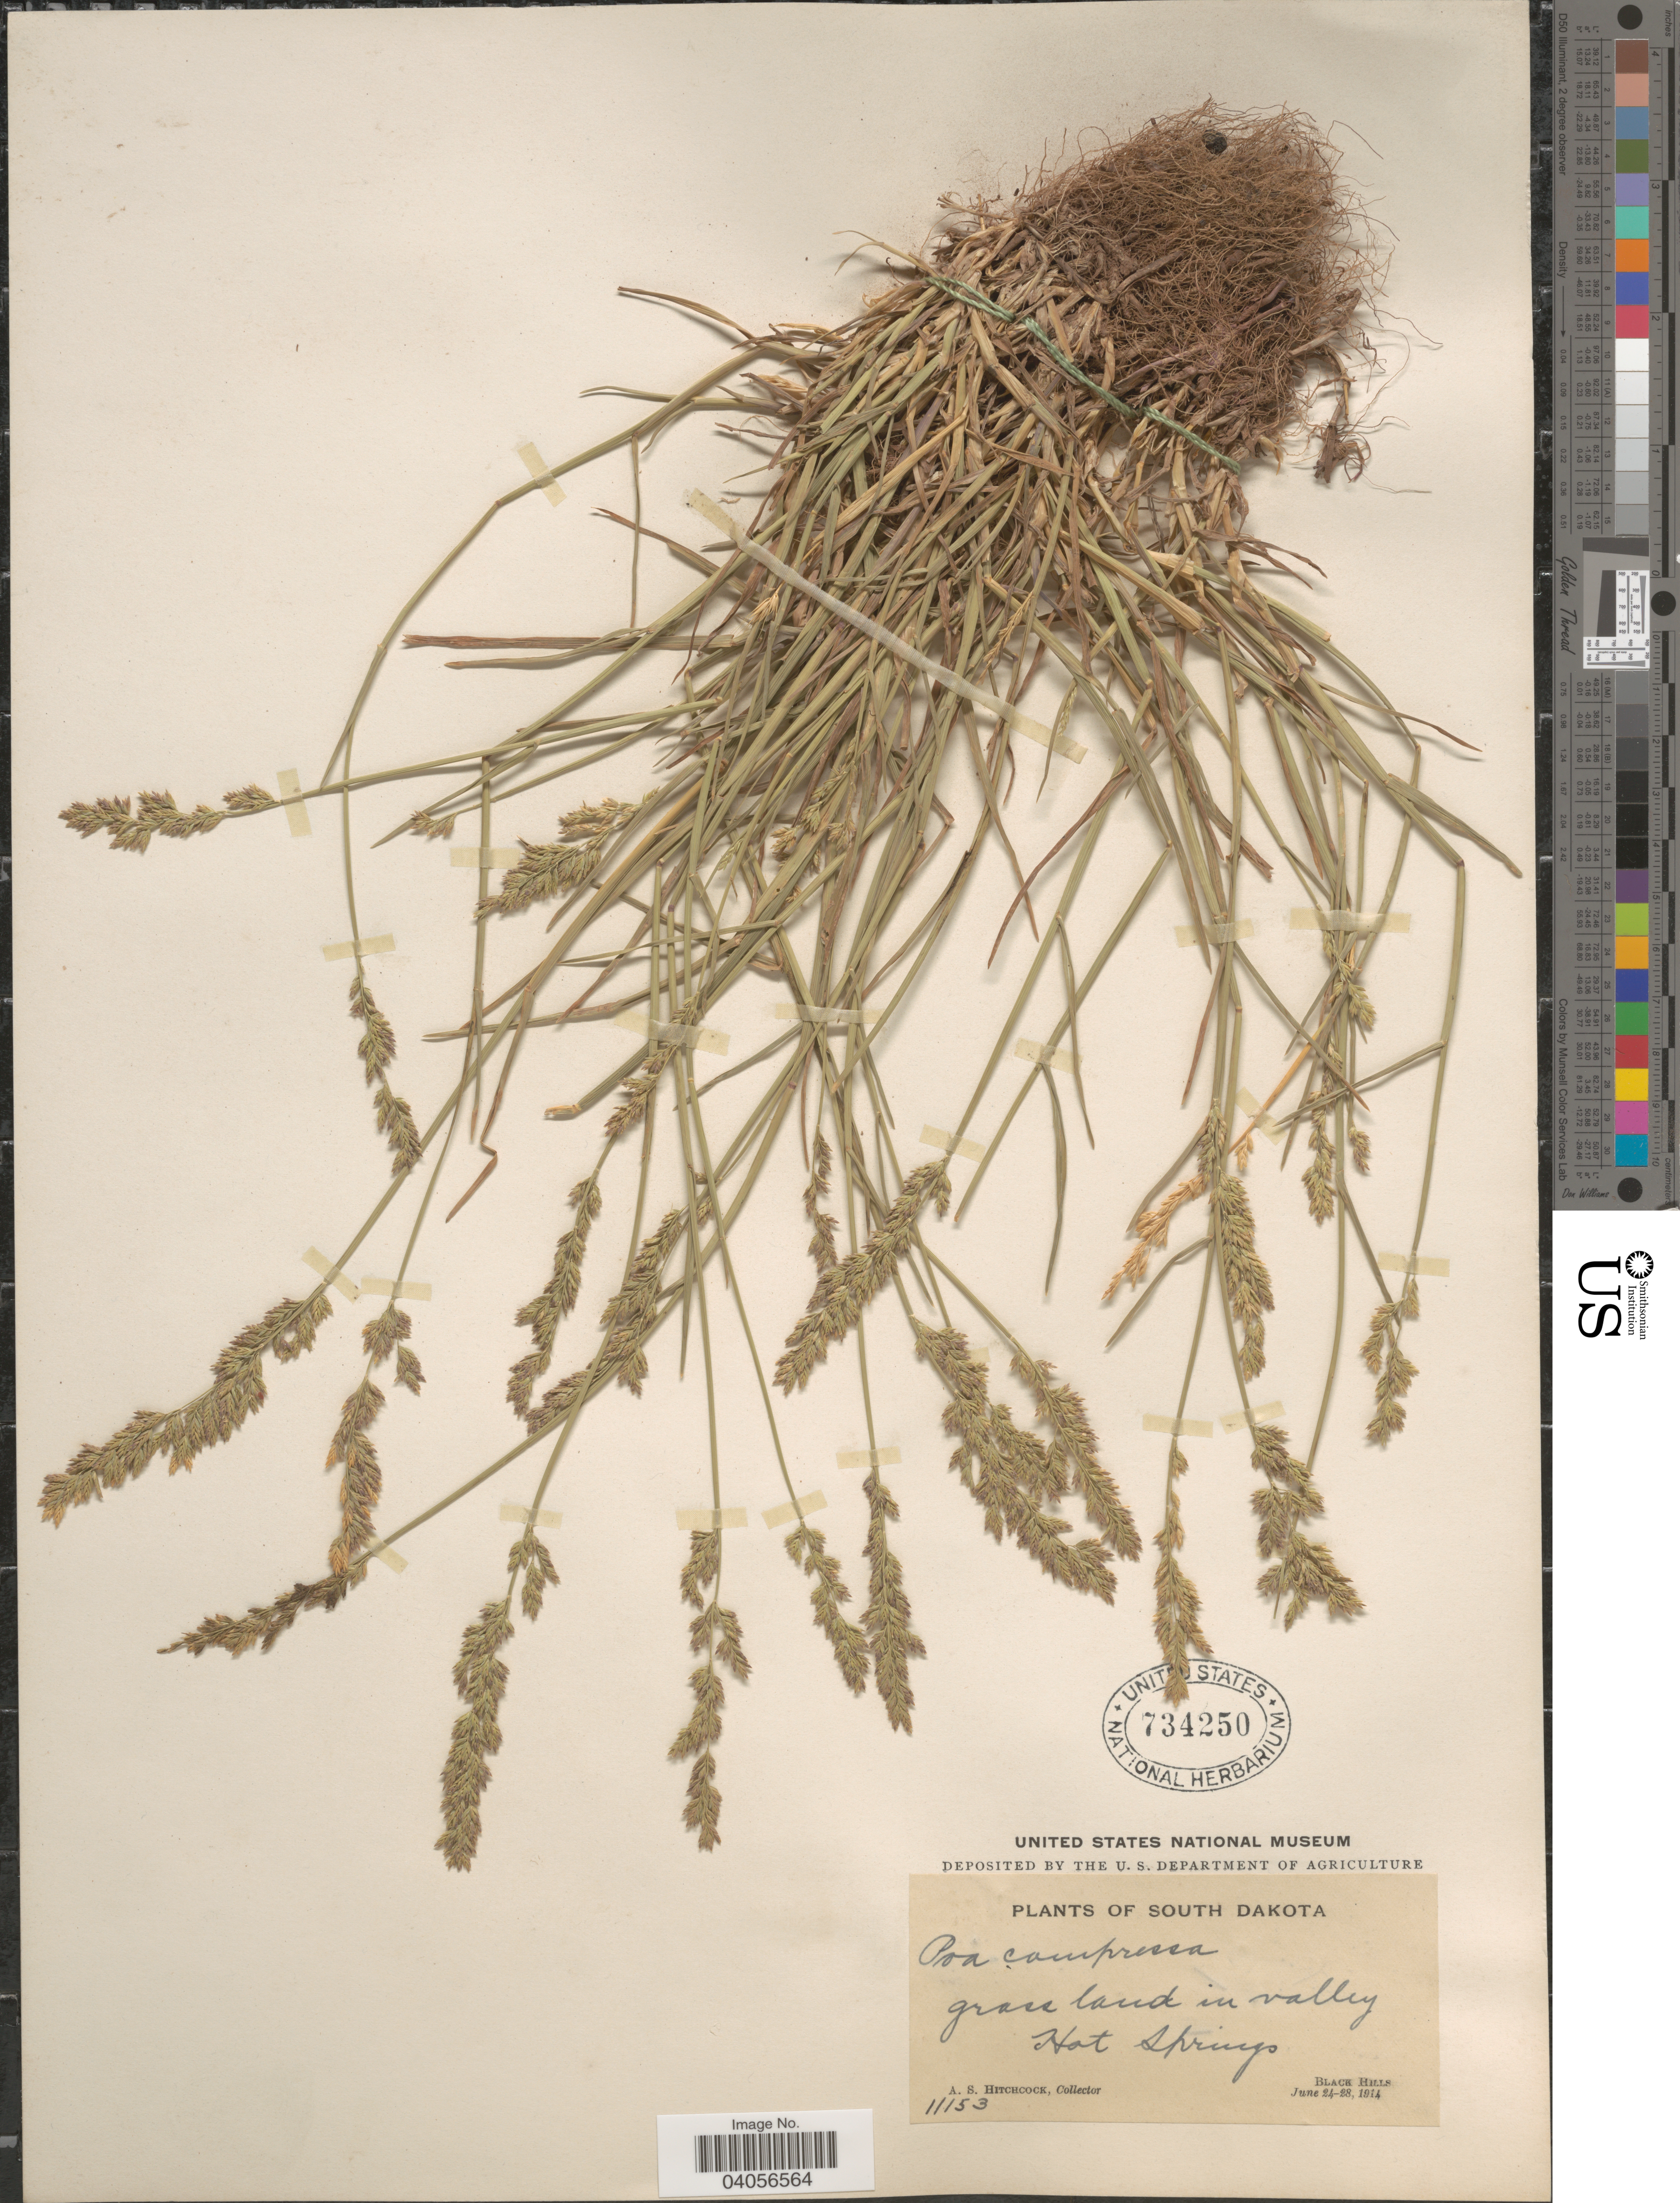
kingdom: Plantae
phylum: Tracheophyta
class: Liliopsida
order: Poales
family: Poaceae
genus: Poa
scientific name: Poa compressa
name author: L.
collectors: A. S. Hitchcock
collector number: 11153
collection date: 1914-06-24/1914-06-28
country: United States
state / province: South Dakota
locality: Hot Springs. Black Hills.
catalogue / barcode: US 734250